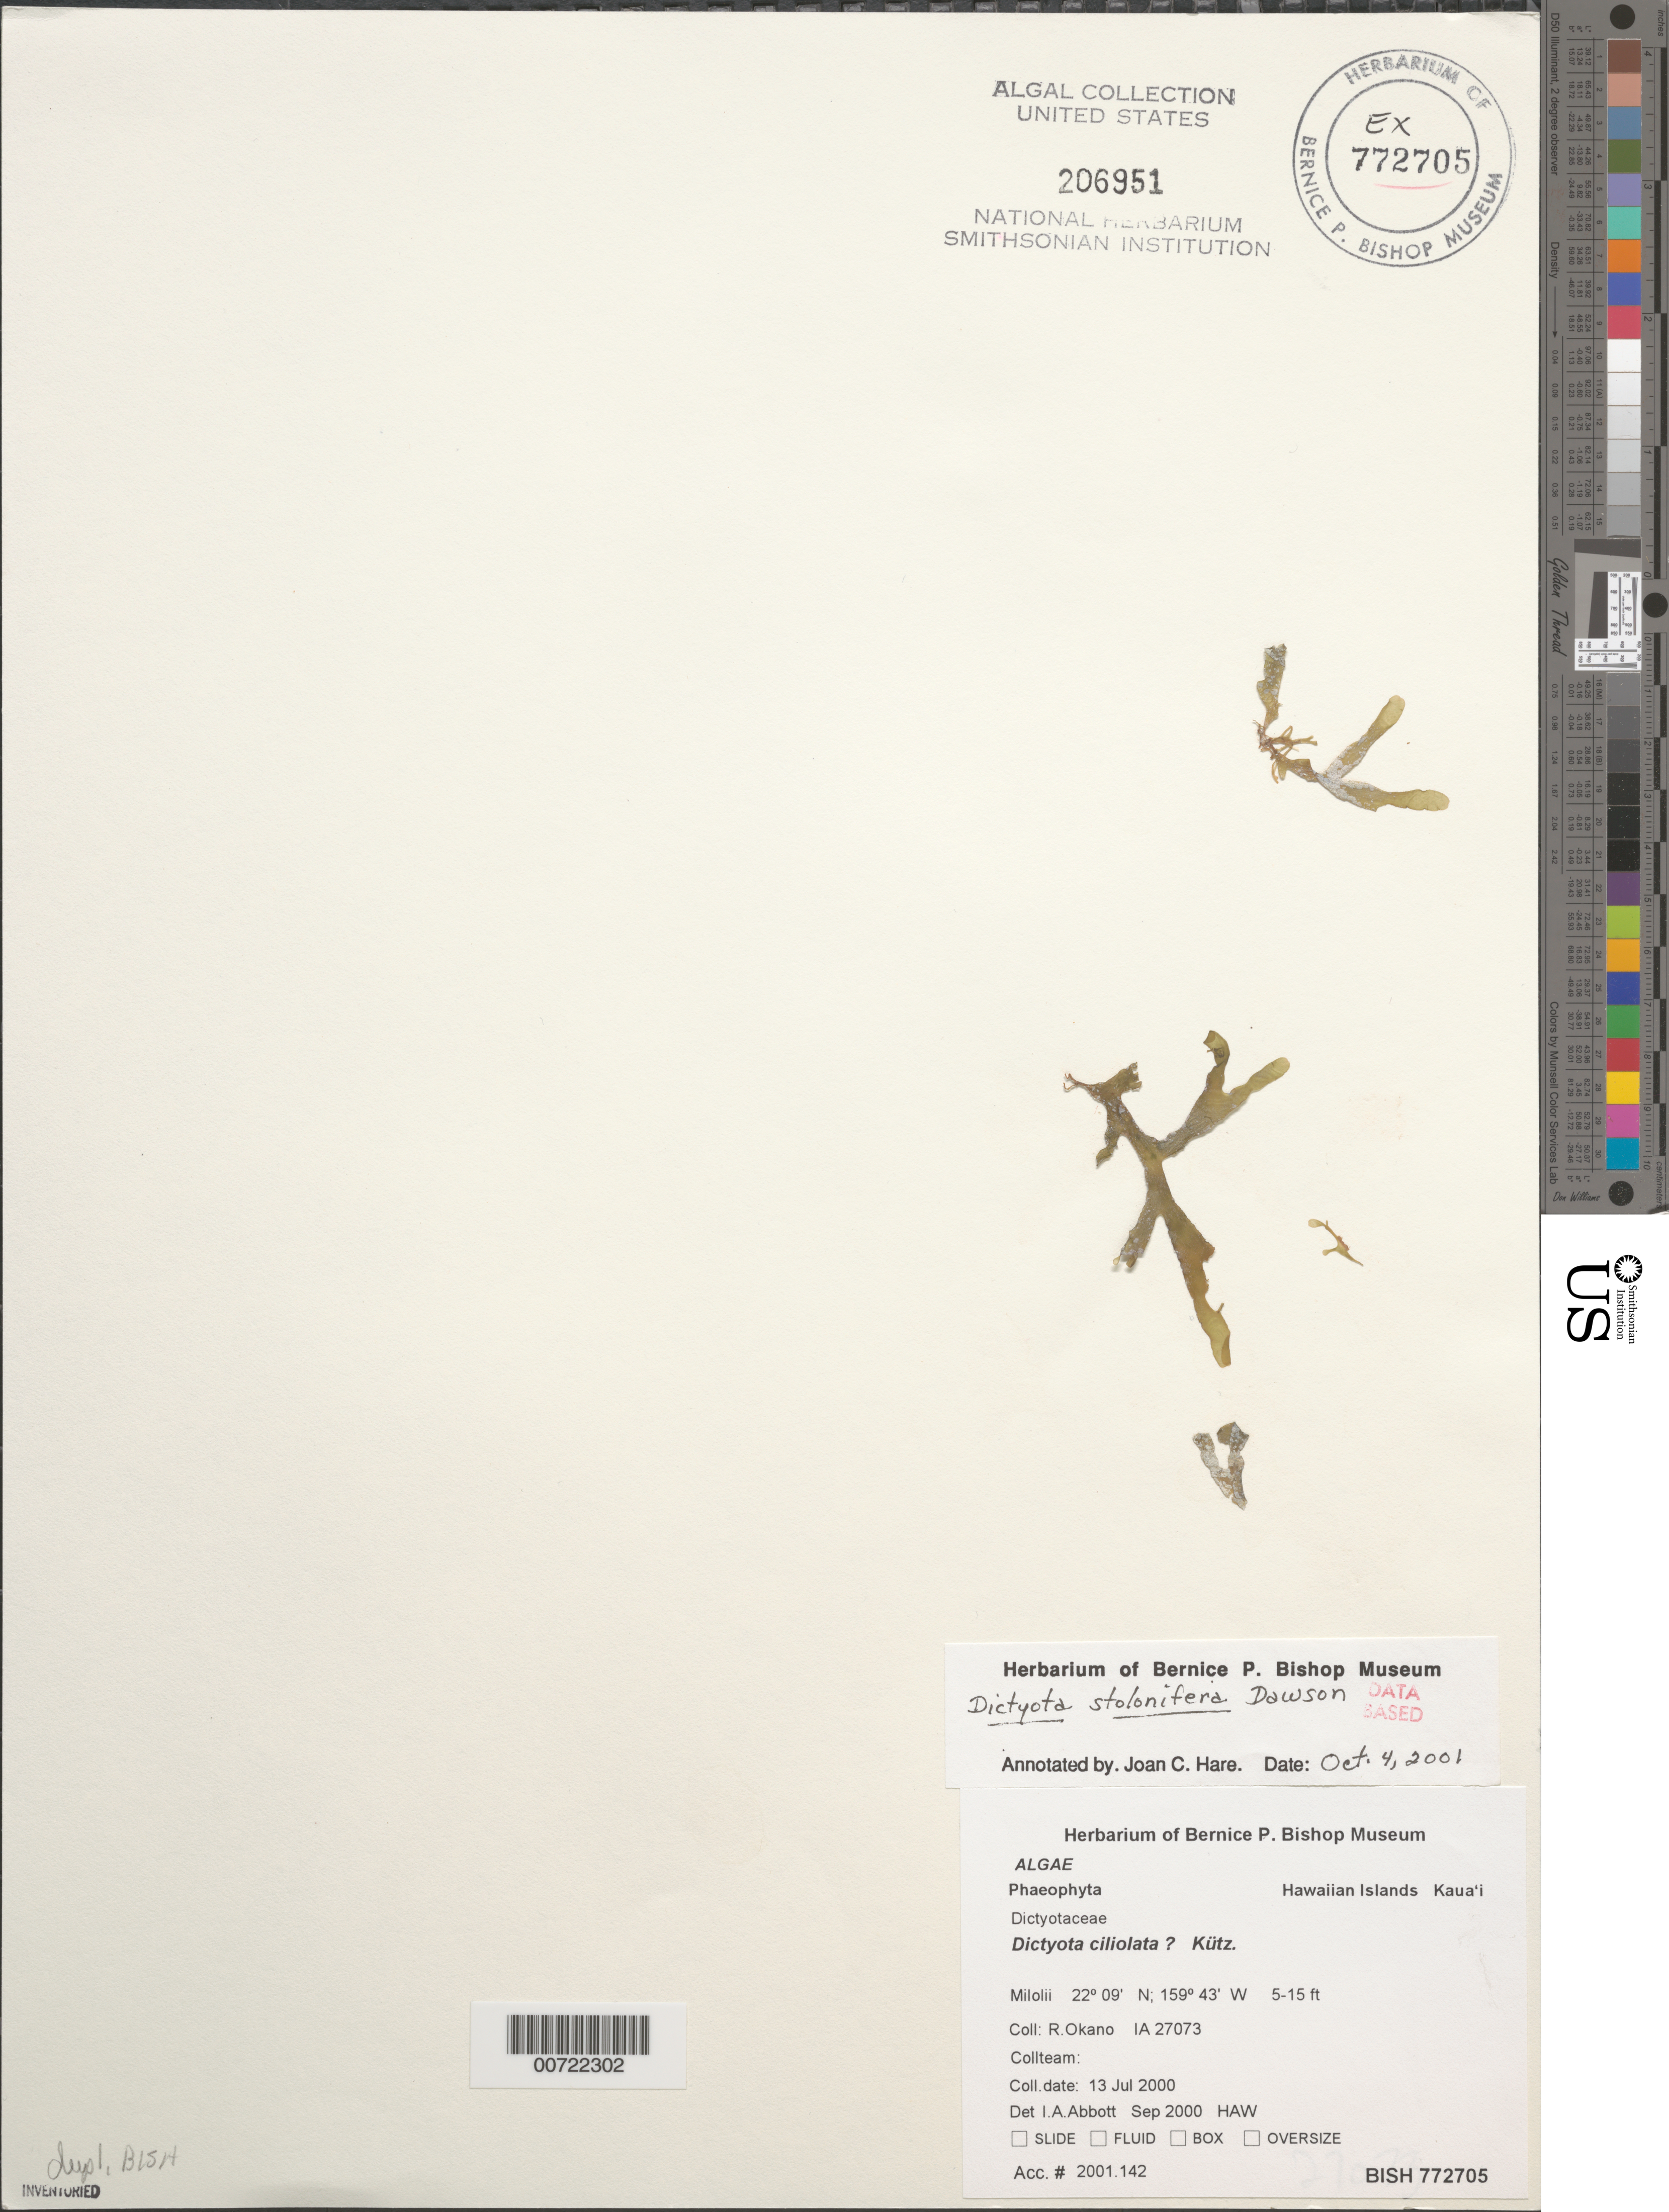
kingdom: Chromista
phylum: Ochrophyta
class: Phaeophyceae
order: Dictyotales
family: Dictyotaceae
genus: Dictyota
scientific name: Dictyota stolonifera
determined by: Hare, Joan Conway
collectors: R. Okano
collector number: IAA 27073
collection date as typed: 13 Jul 2000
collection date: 2000-07-13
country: United States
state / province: Hawaii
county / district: Kauai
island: Kaua'i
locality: Milolii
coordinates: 22 09' N, 159 43' W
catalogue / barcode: US 206951